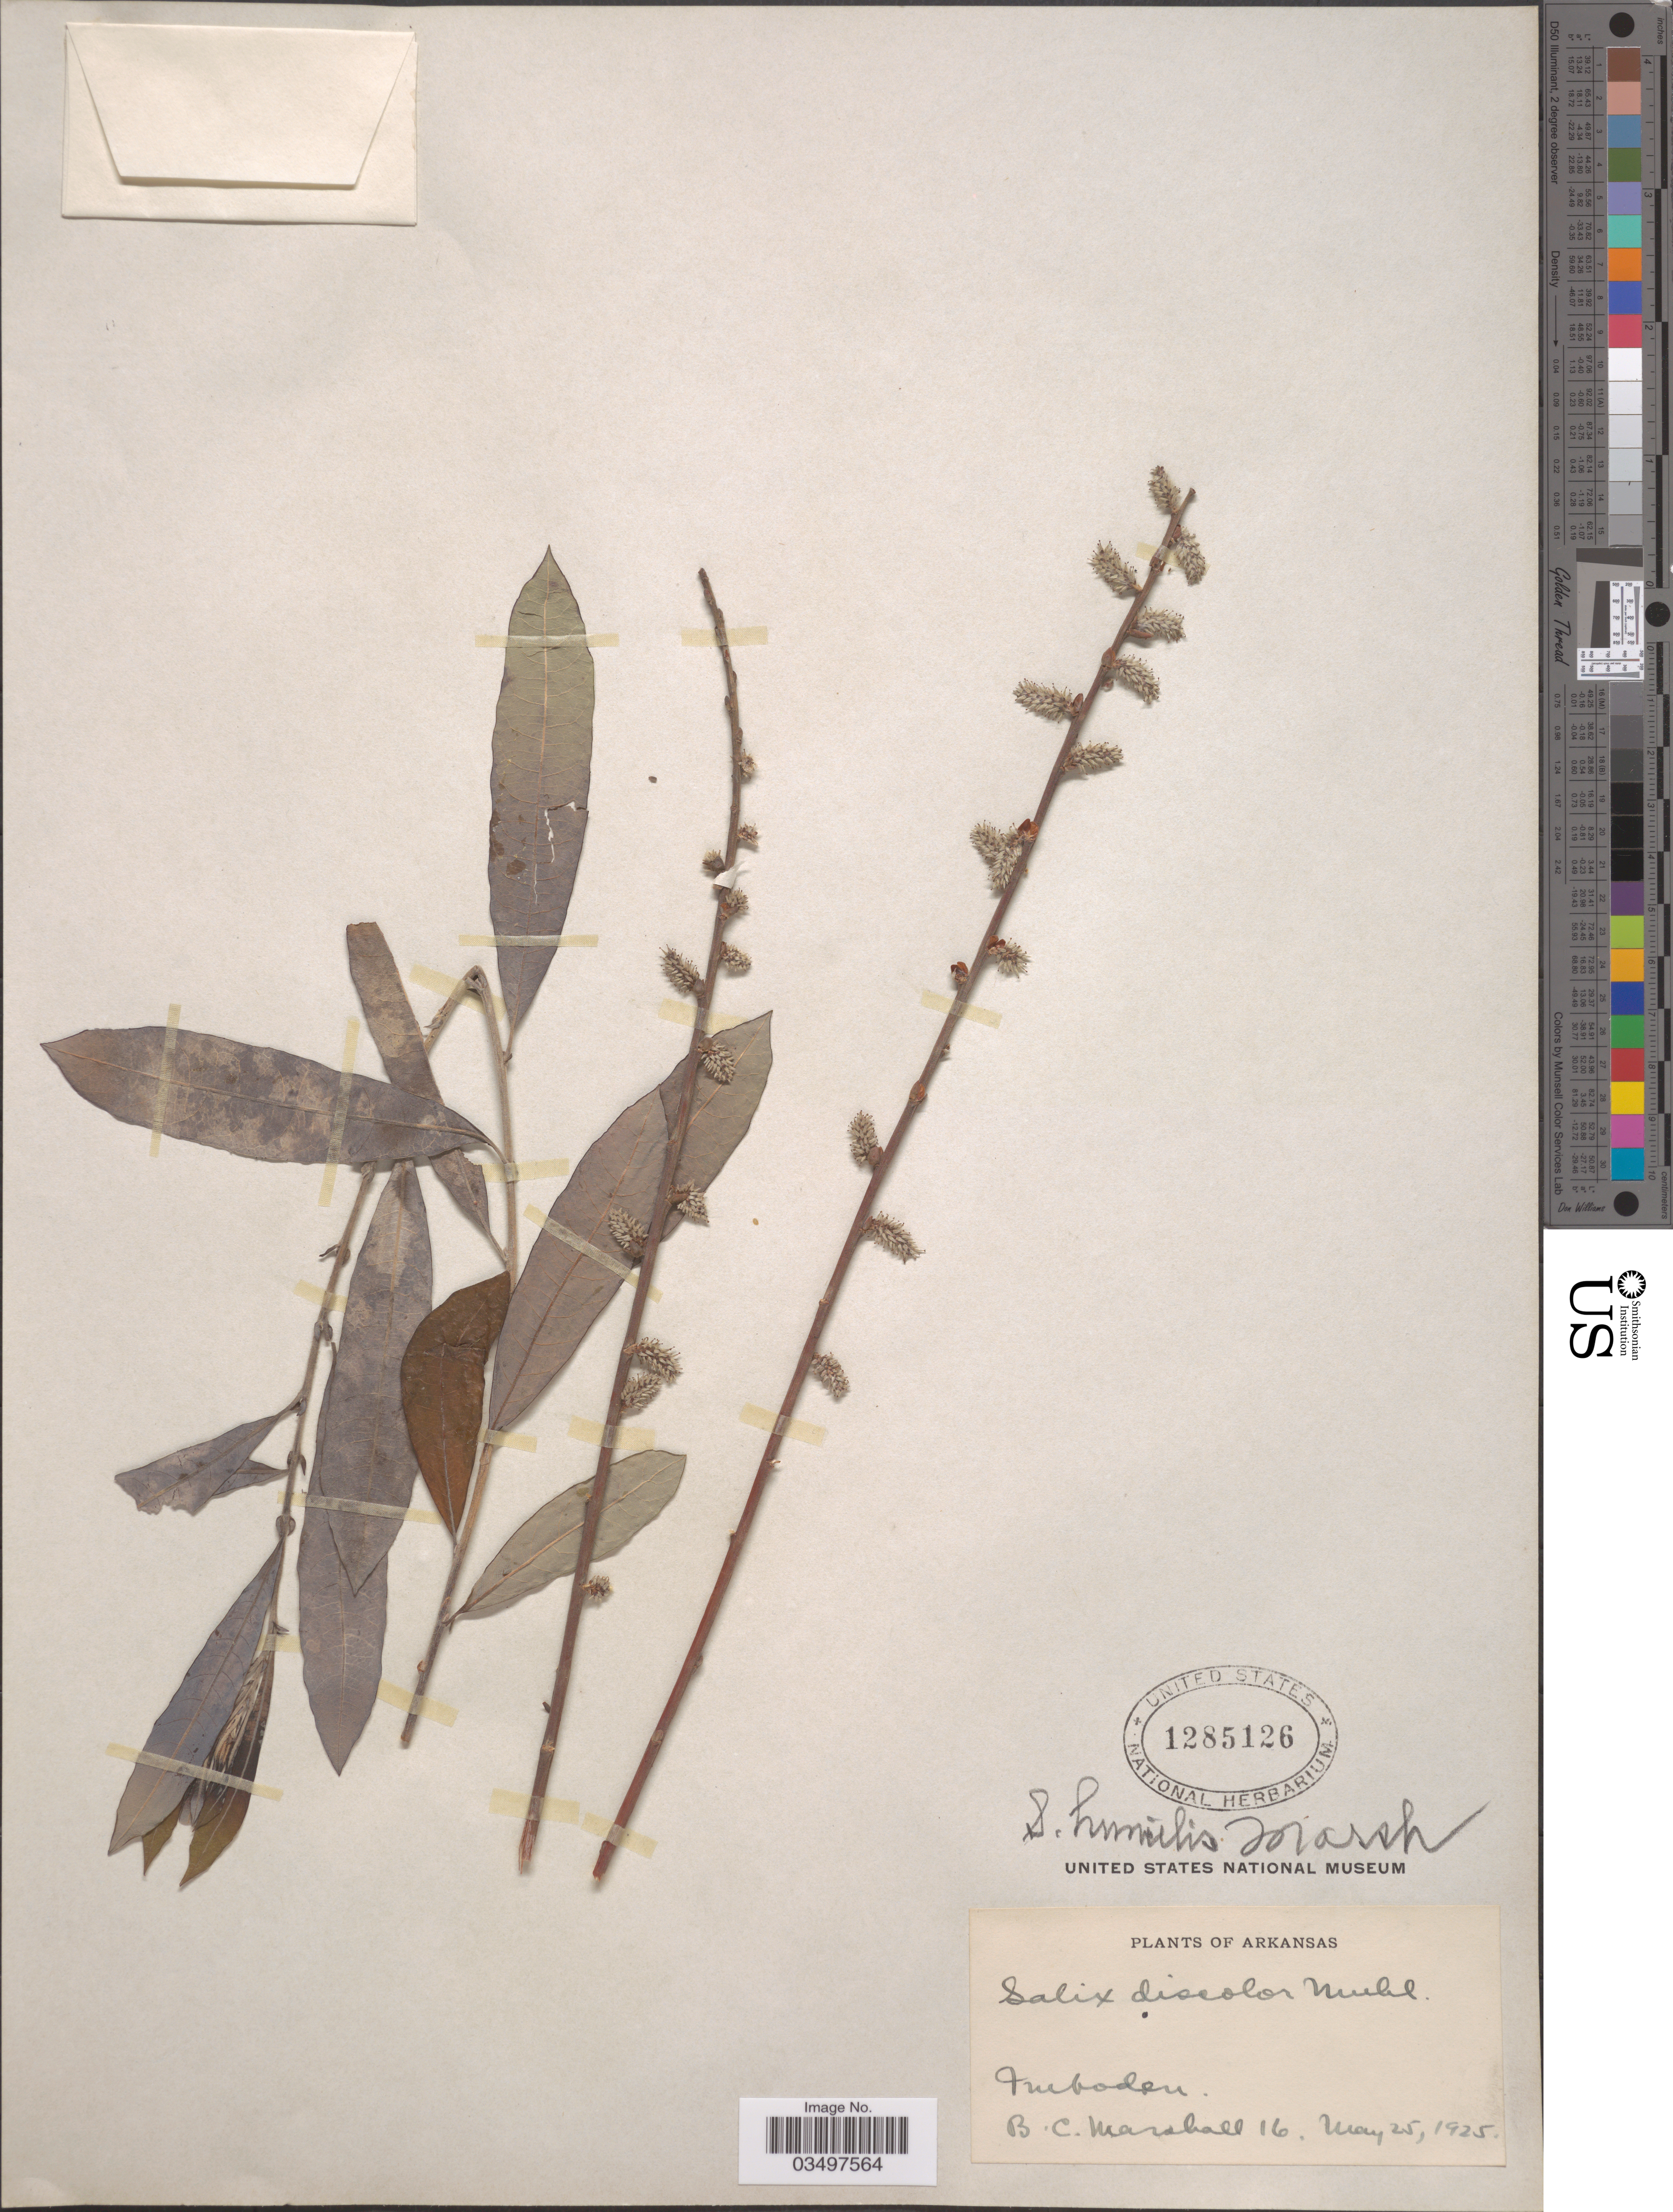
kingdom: Plantae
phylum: Tracheophyta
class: Magnoliopsida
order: Malpighiales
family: Salicaceae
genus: Salix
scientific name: Salix humilis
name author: Marshall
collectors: B. C. Marshall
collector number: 16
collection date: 1925-05-25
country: United States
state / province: Arkansas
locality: Imboden.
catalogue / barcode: US 1285126